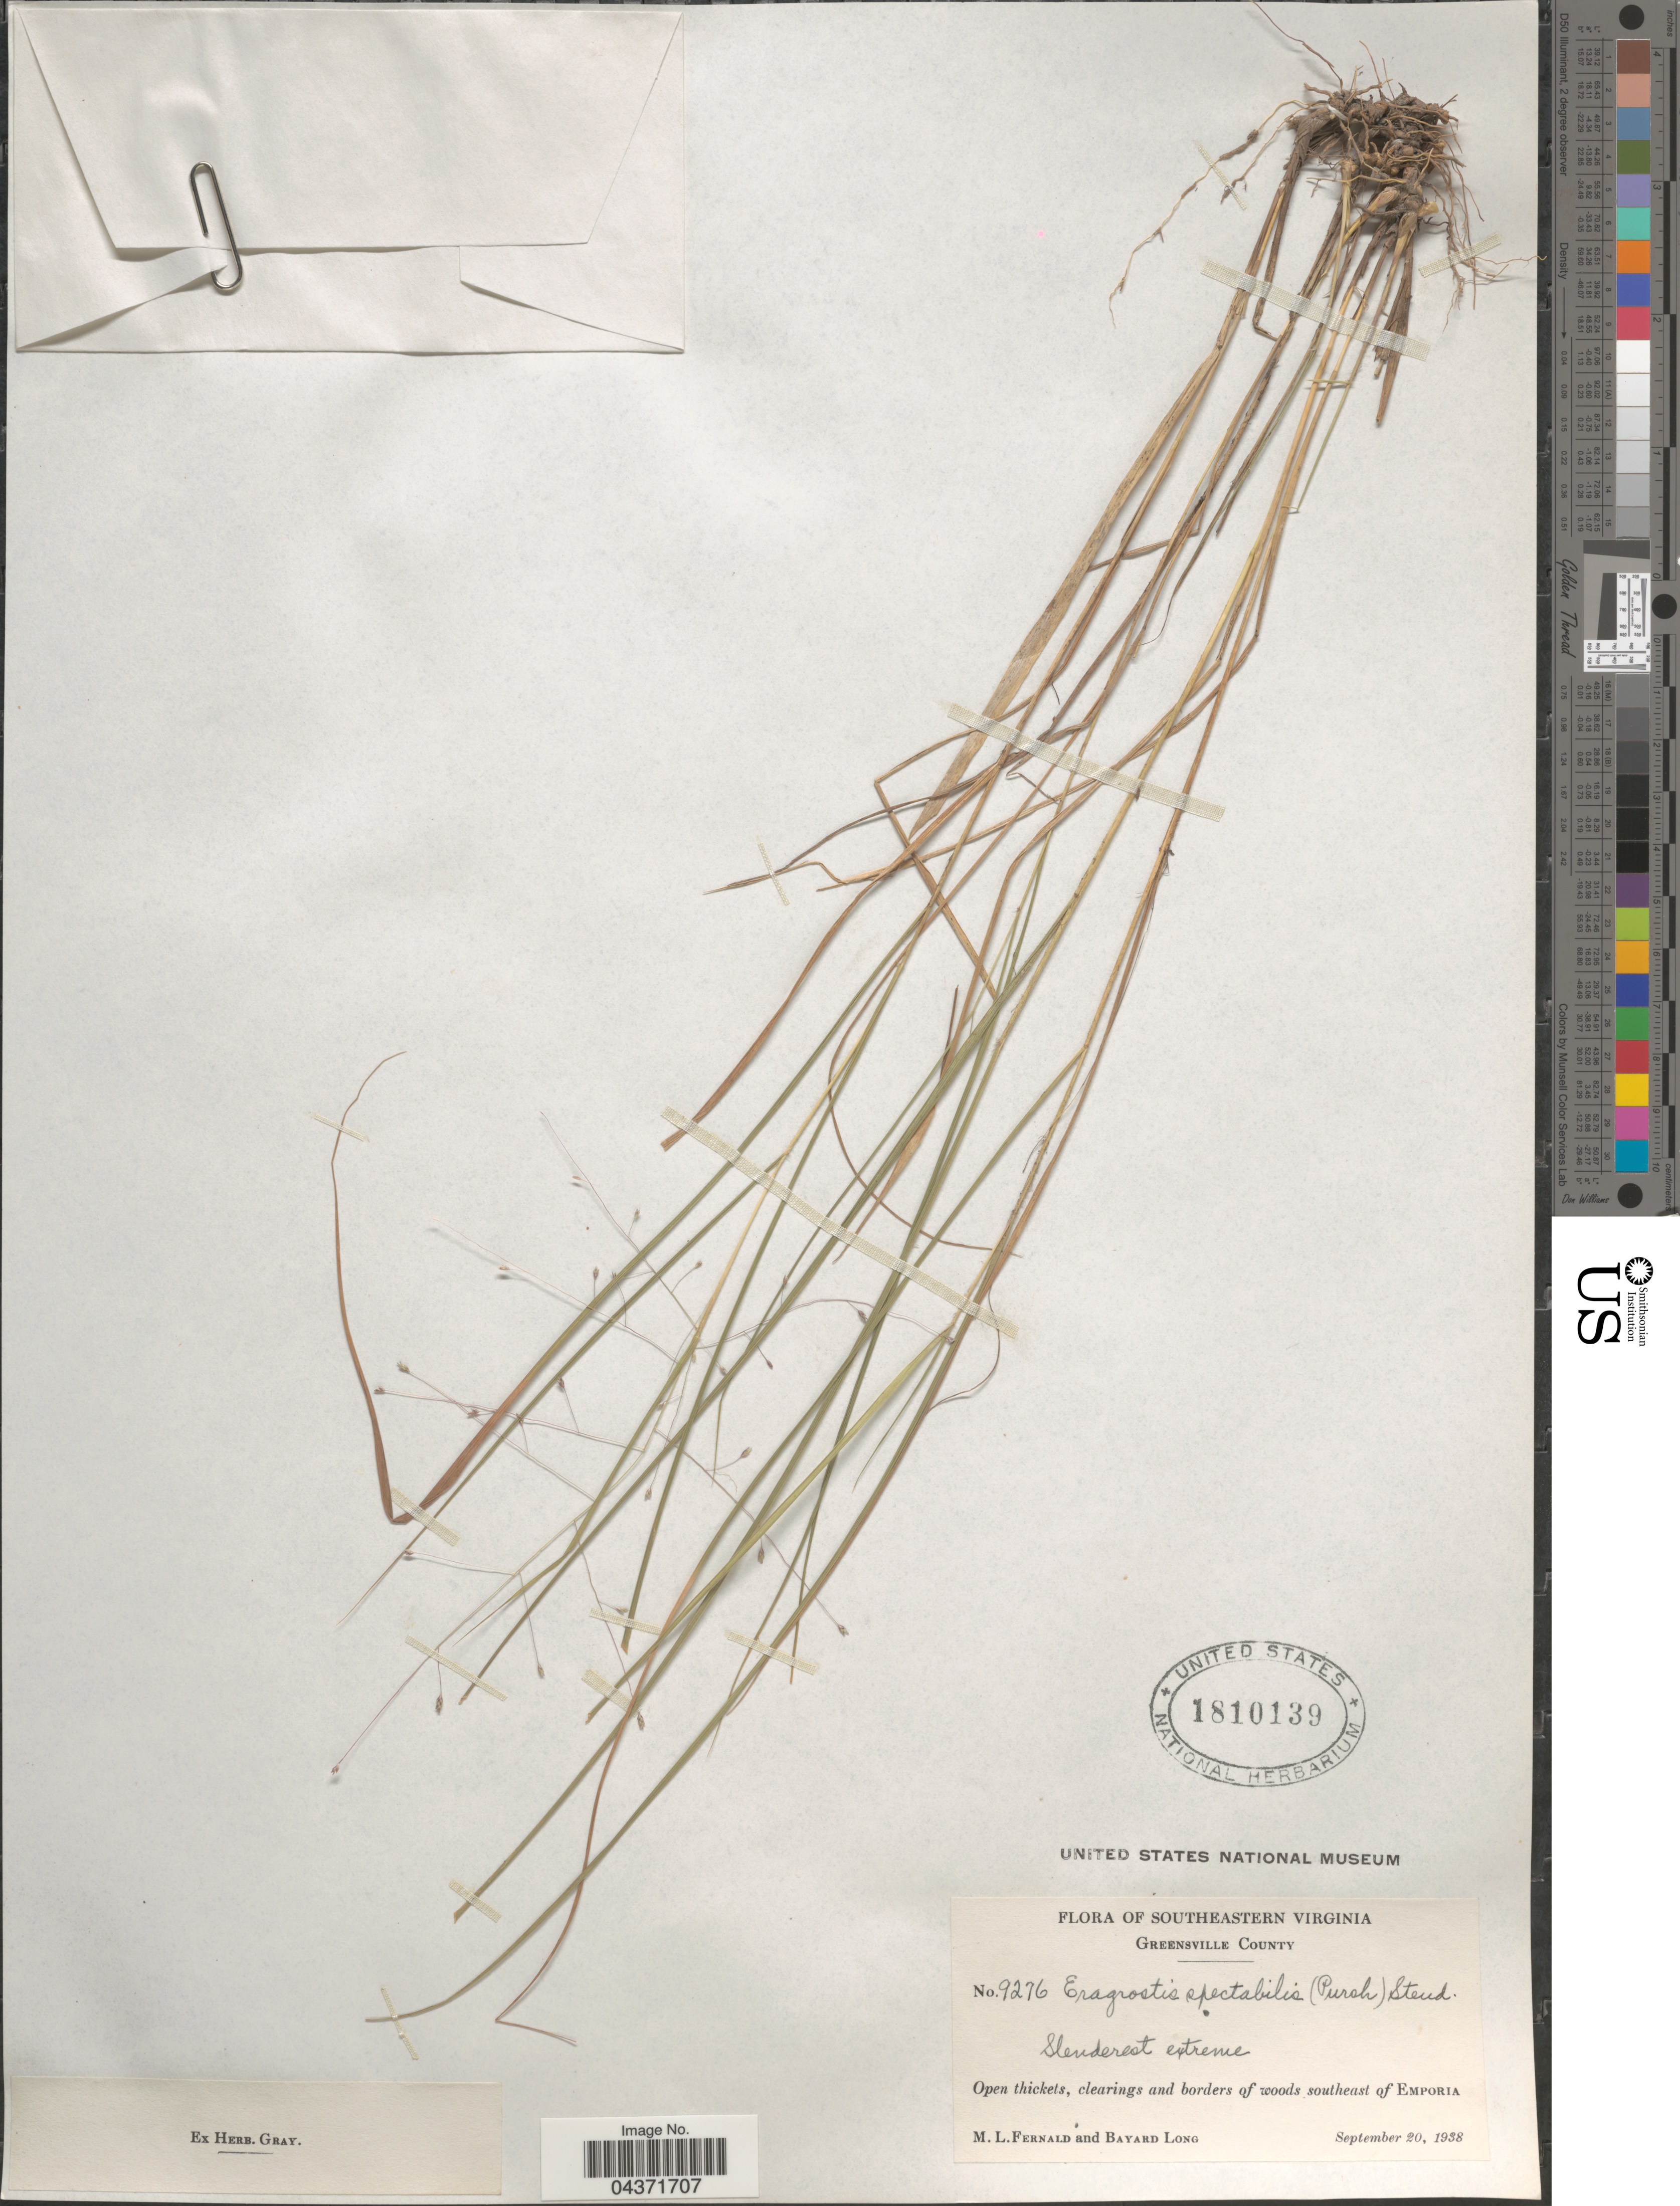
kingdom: Plantae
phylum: Tracheophyta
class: Liliopsida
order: Poales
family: Poaceae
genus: Eragrostis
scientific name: Eragrostis spectabilis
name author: (Pursh) Steud.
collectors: M. L. Fernald & B. Long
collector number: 9276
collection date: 1938-09-20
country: United States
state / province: Virginia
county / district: Greensville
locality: Southeastern Virginia. Greensville County. open thickets, clearings and borders of woods southeast of Emporia.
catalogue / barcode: US 1810139